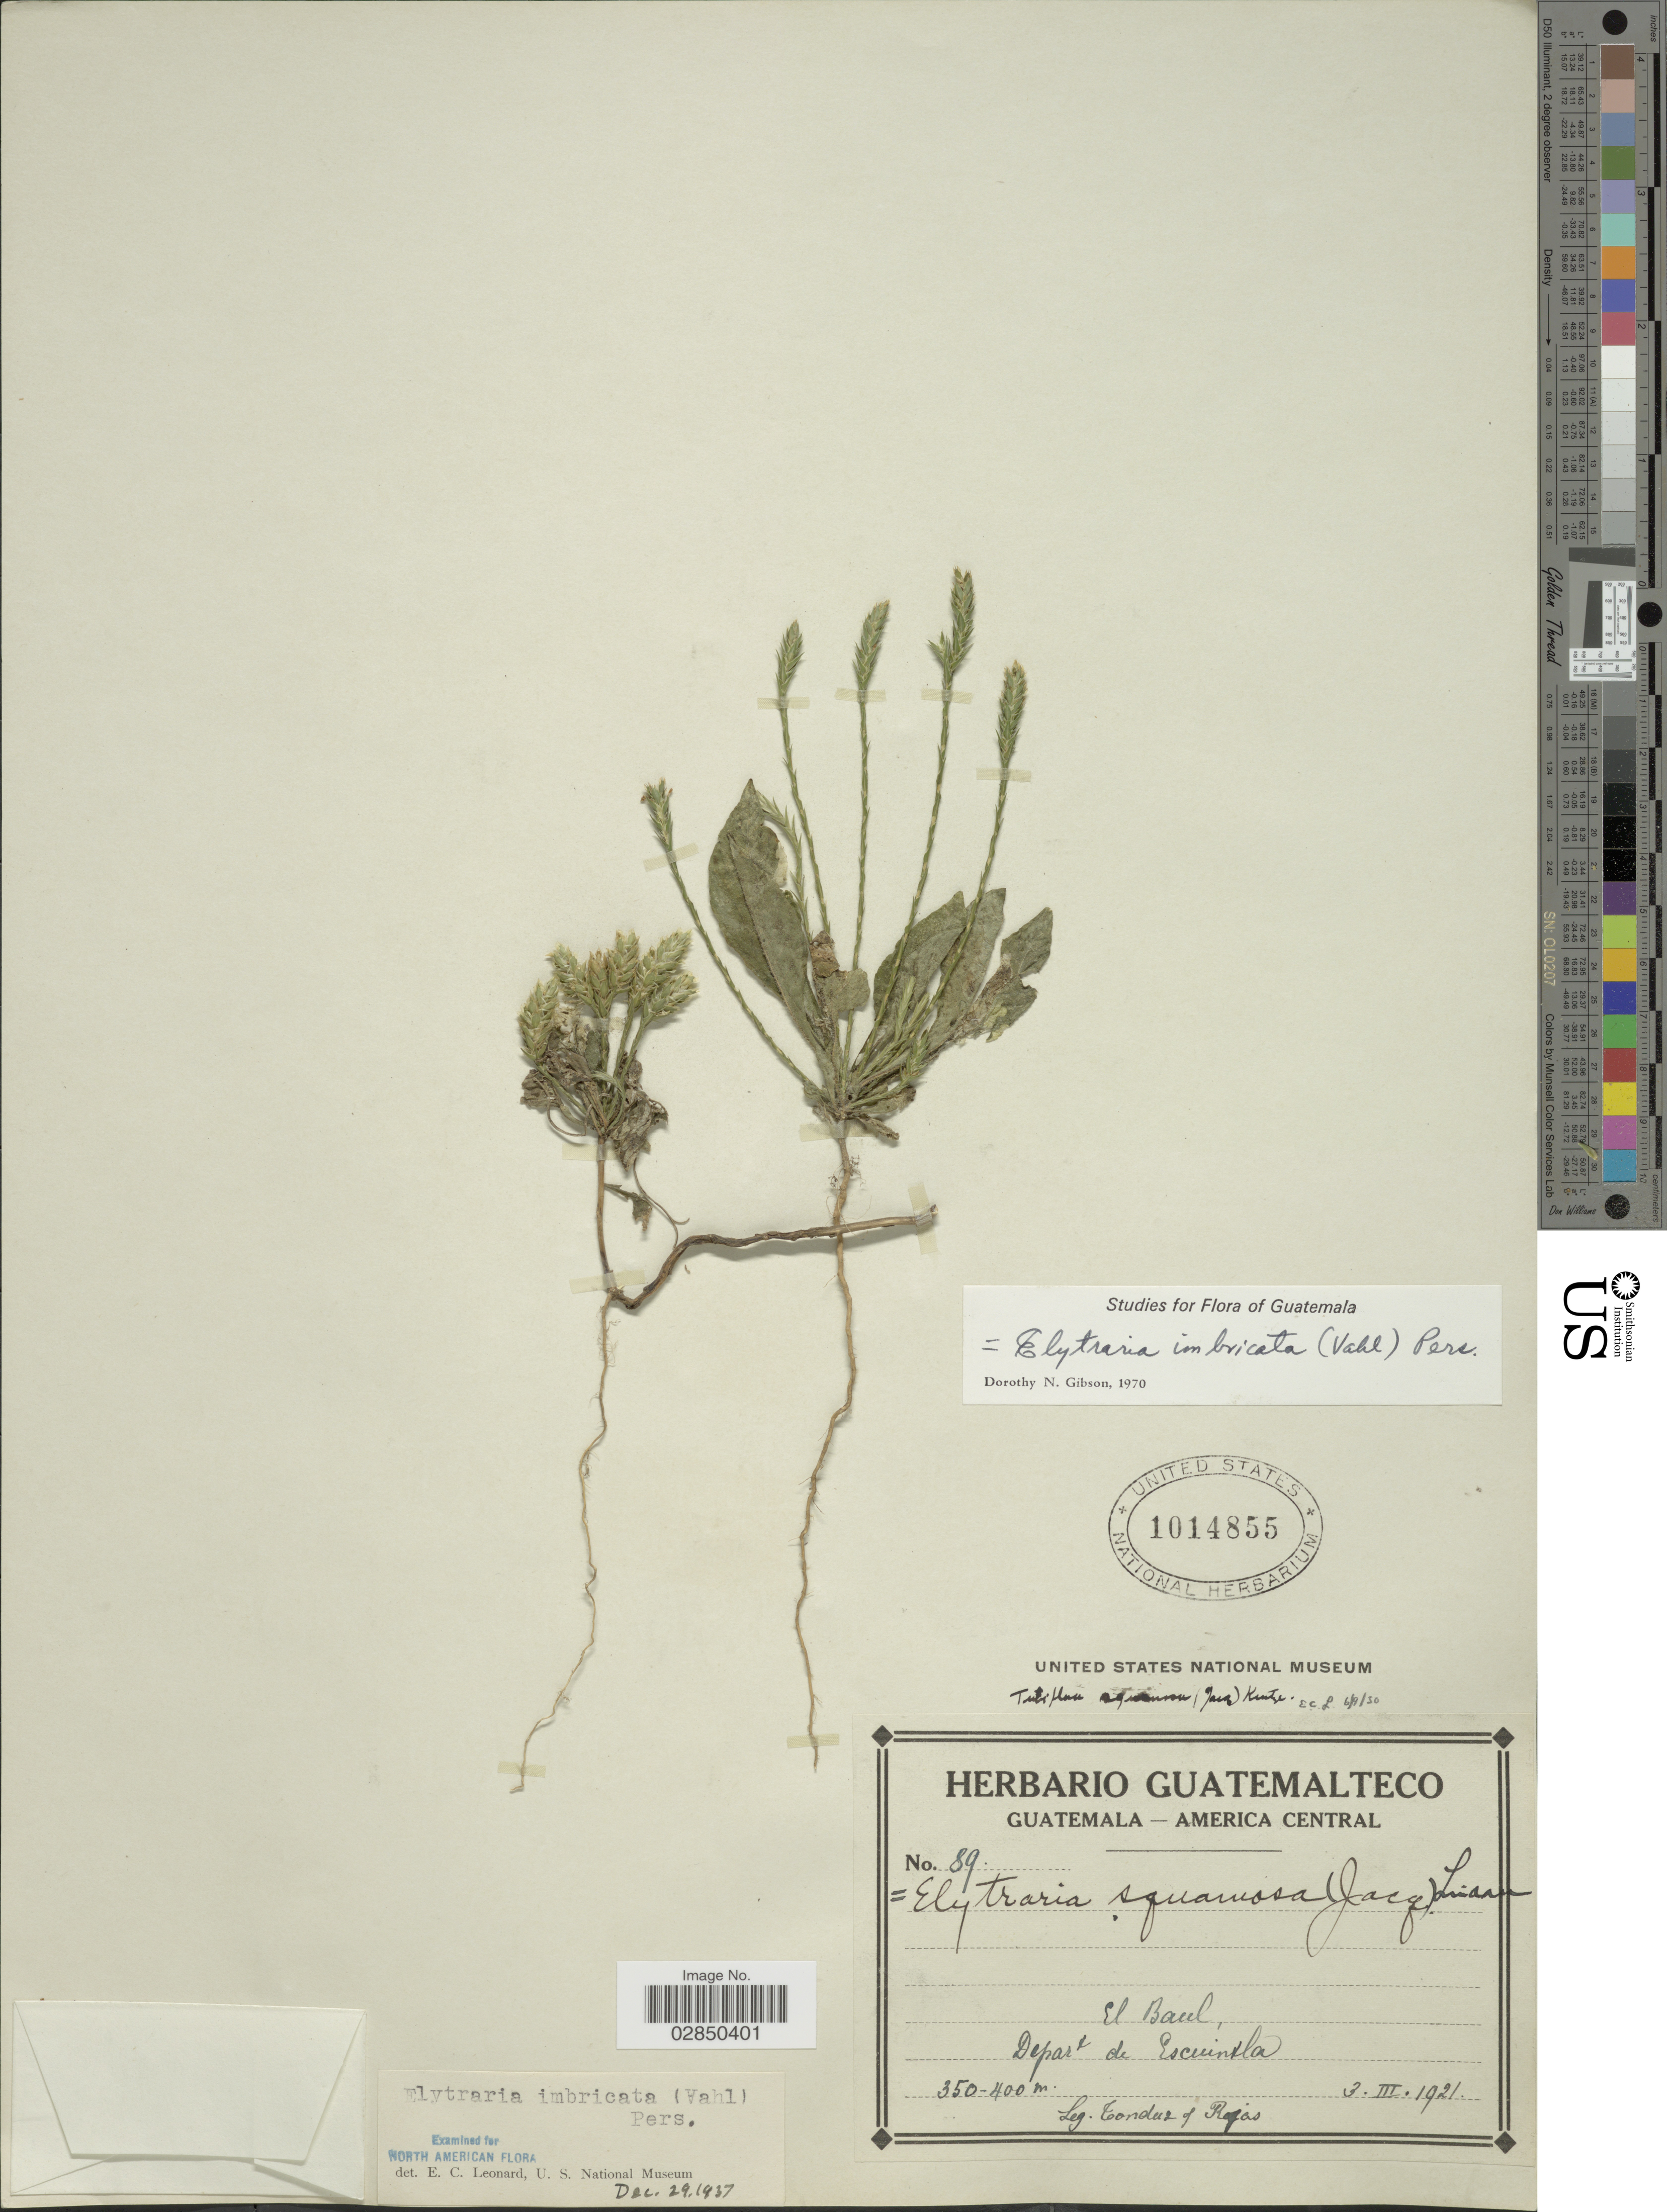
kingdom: Plantae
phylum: Tracheophyta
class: Magnoliopsida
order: Lamiales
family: Acanthaceae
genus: Elytraria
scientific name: Elytraria imbricata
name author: (Vahl) Pers.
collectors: Tonduz & Rojas, --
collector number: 89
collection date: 1921-03-03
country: Guatemala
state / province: Escuintla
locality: El Baul, Depart de Escuintla.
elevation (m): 350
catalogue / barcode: US 1014855